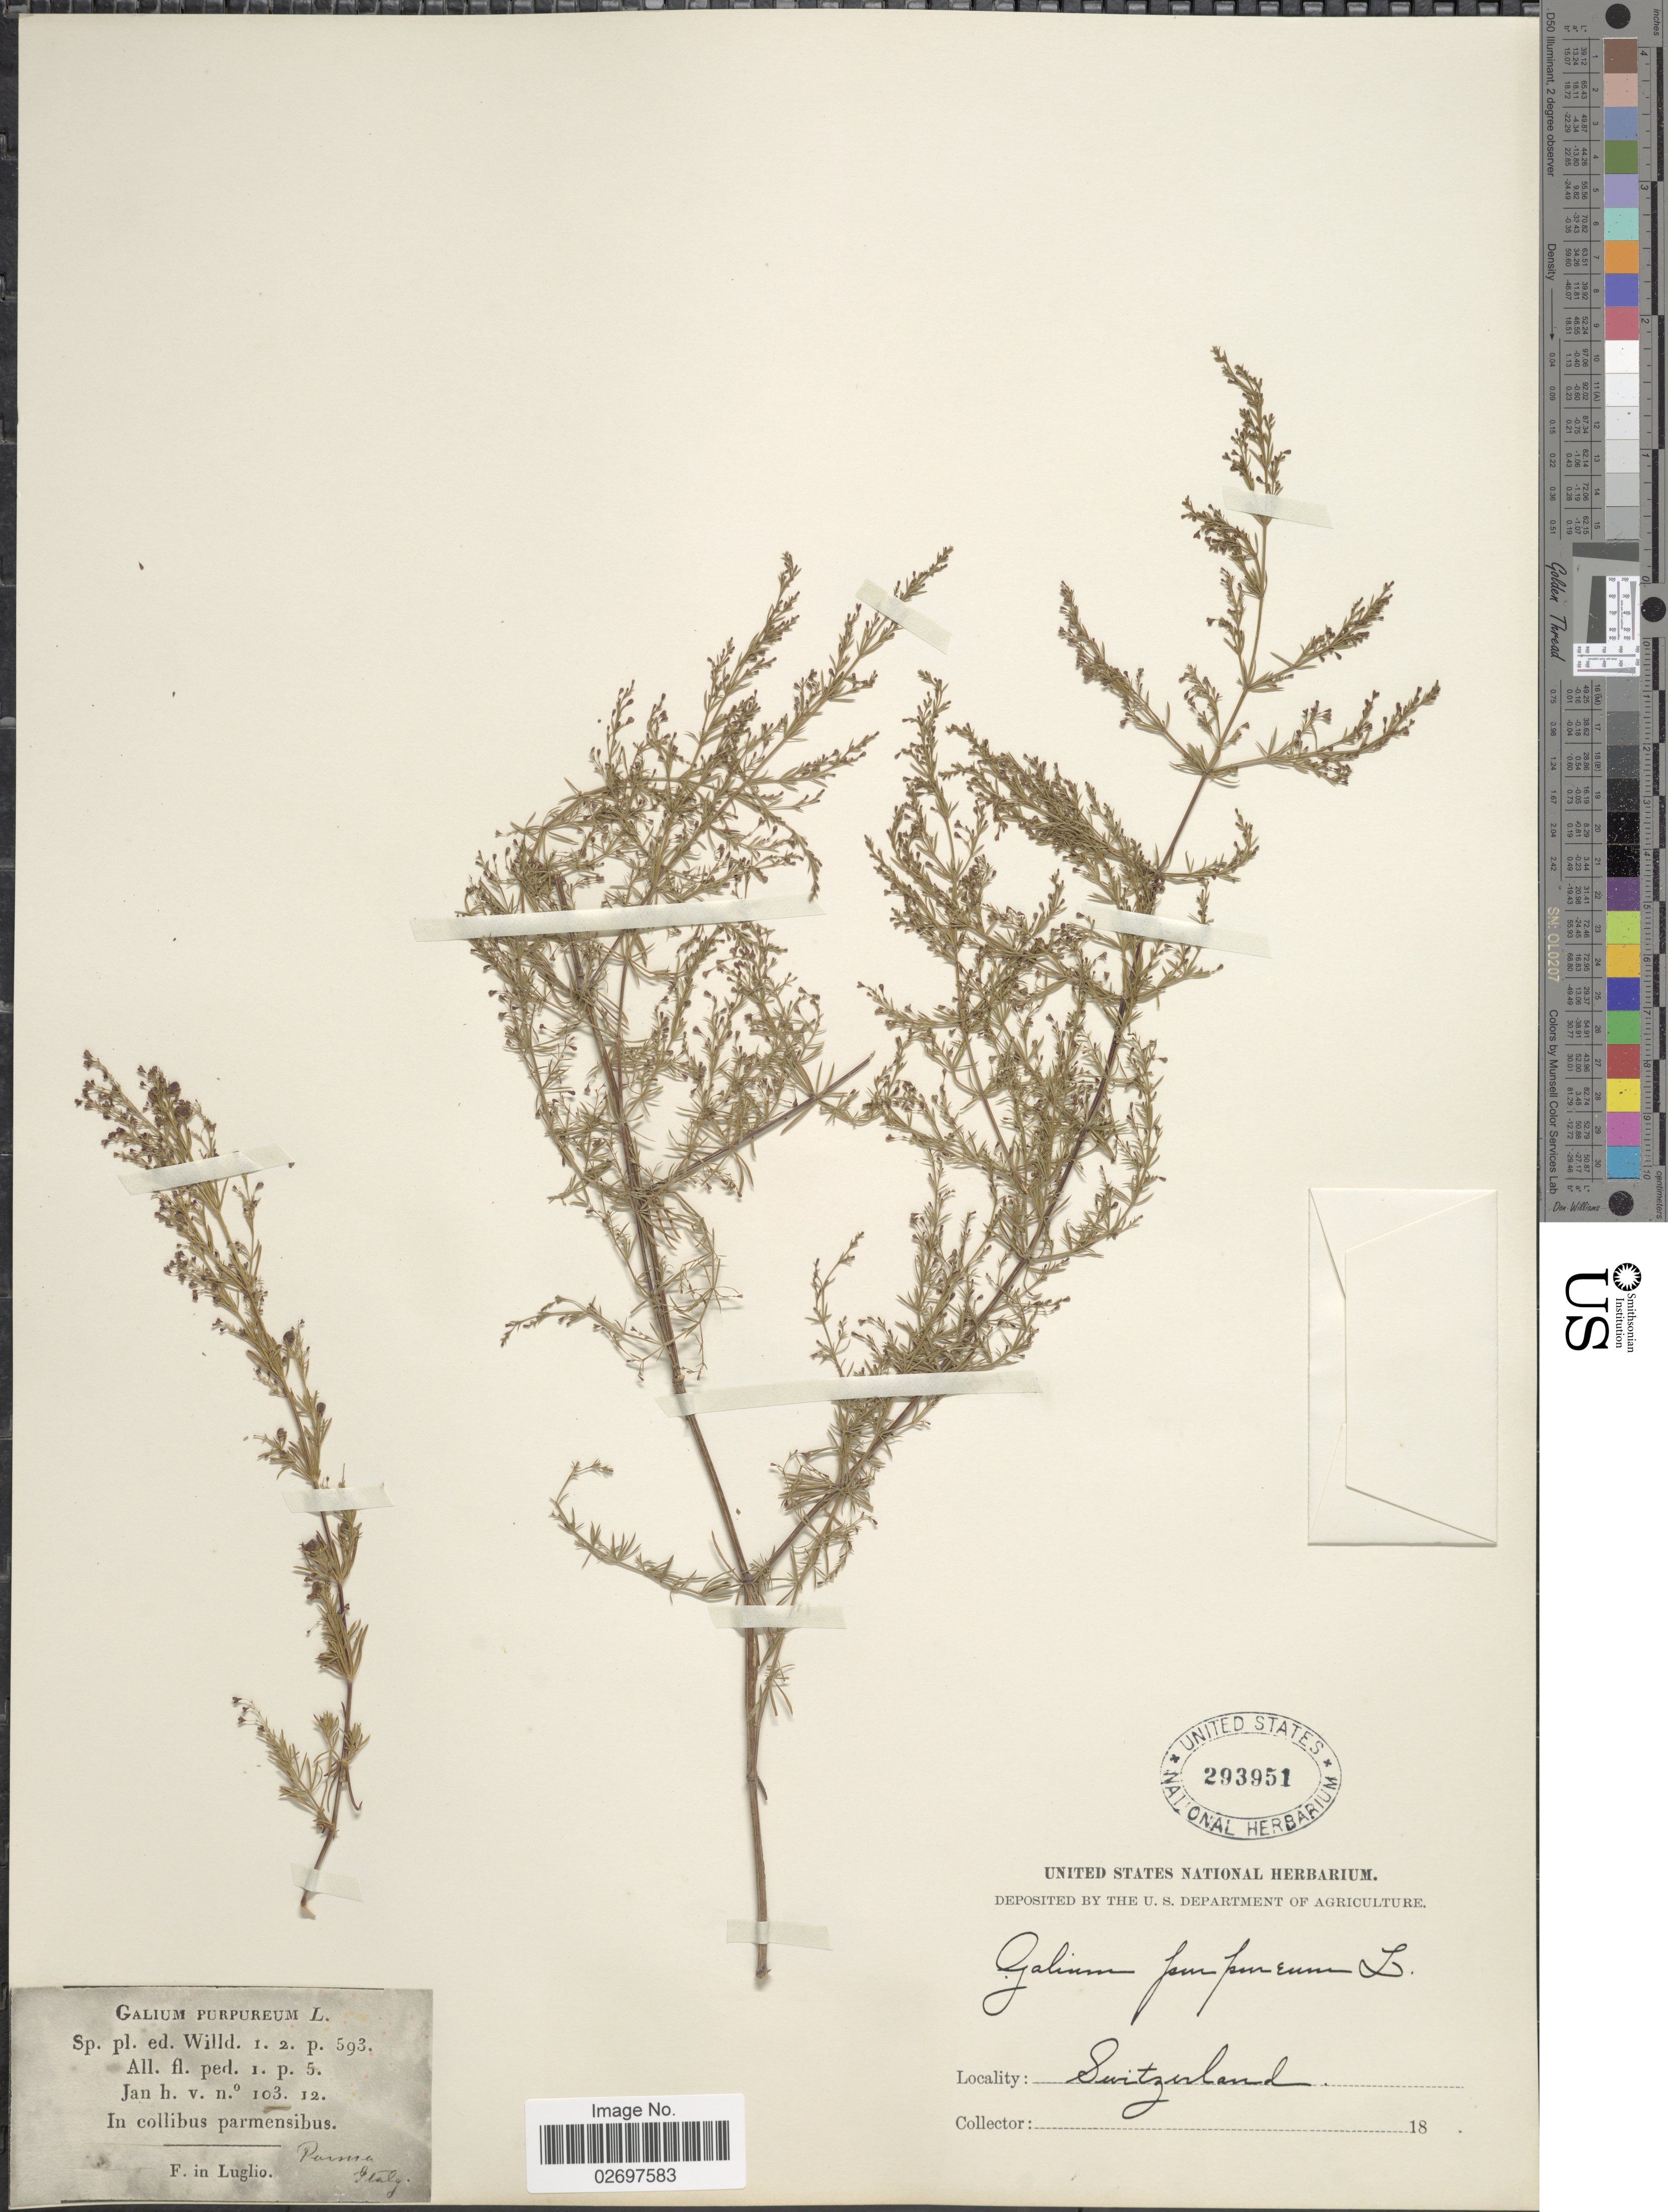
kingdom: Plantae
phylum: Tracheophyta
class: Magnoliopsida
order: Gentianales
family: Rubiaceae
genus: Galium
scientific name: Galium purpureum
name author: L.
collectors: -. Luglio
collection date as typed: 18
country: Italy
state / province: Emilia-Romagna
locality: Parma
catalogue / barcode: US 293951